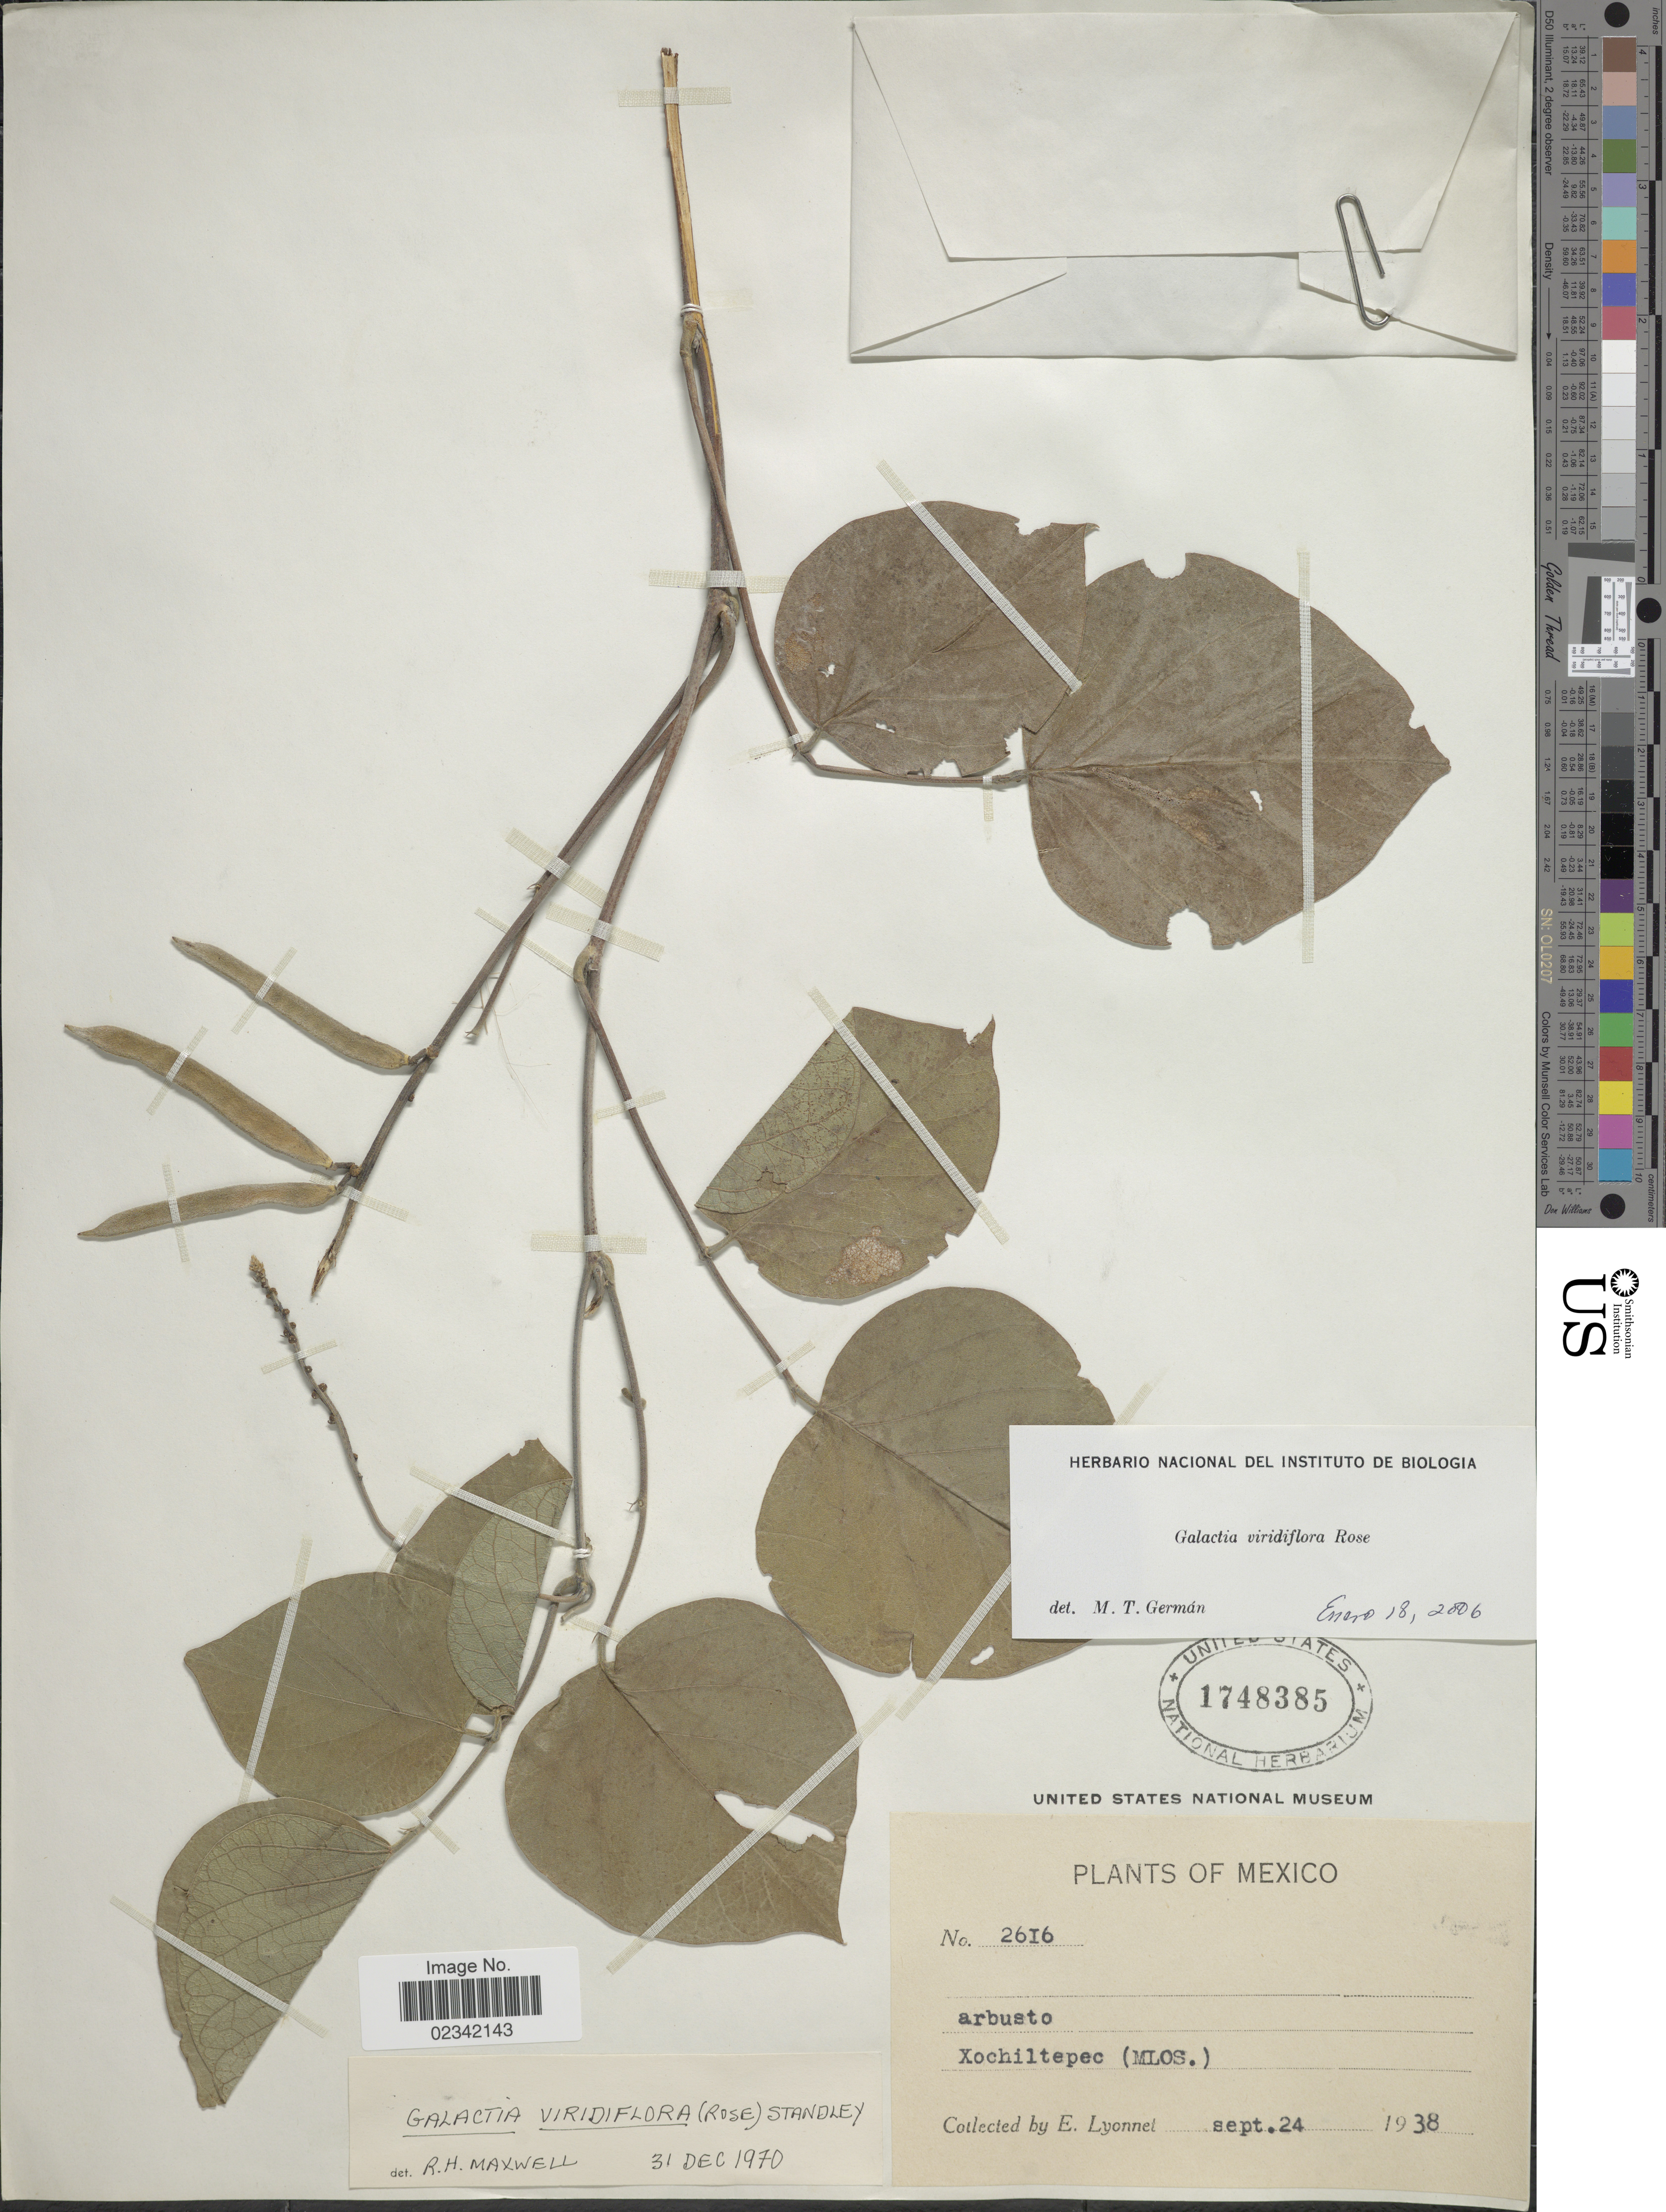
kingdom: Plantae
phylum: Tracheophyta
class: Magnoliopsida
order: Fabales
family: Fabaceae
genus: Lackeya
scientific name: Lackeya viridiflora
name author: (Rose) L.P. Queiroz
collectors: E. Lyonnet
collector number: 2616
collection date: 1938-09-24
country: Mexico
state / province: Morelos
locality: Xochiltepec (Mlos.)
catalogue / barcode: US 1748385